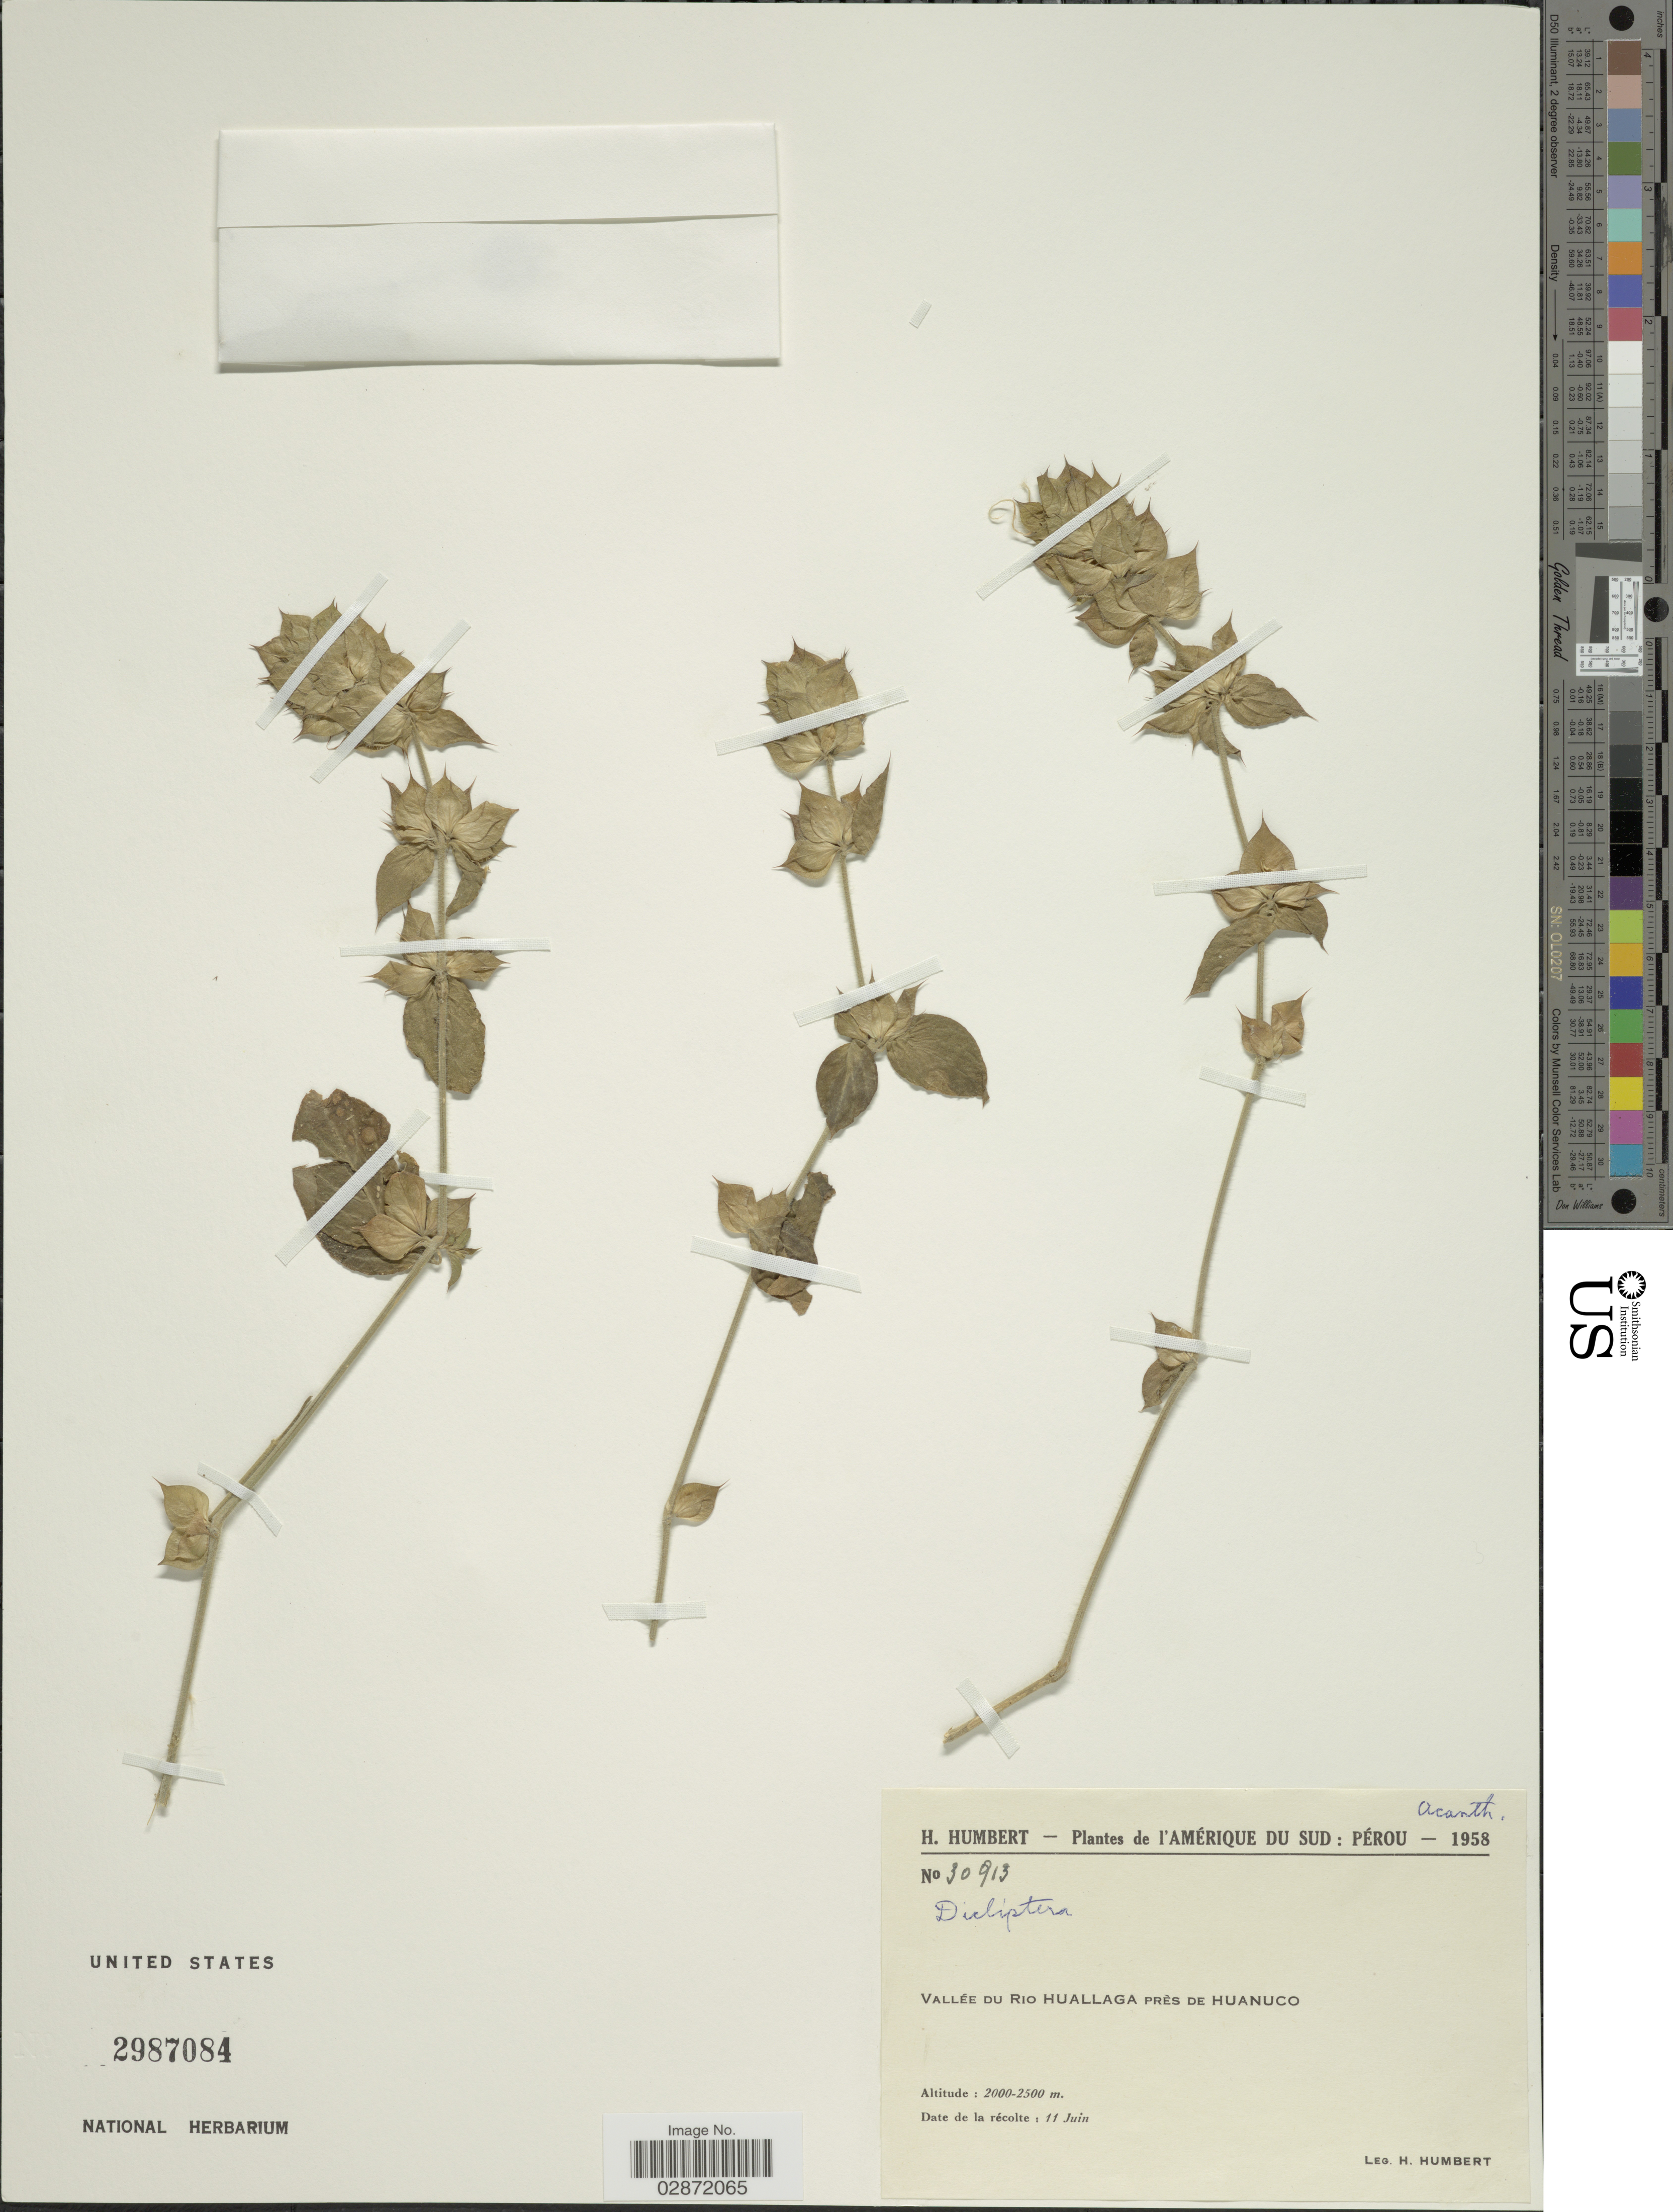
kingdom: Plantae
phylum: Tracheophyta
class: Magnoliopsida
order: Lamiales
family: Acanthaceae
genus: Dicliptera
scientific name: Dicliptera peruviana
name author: (Ruiz & Pav.) Juss.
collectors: H. Humbert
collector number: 30913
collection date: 1958-06-11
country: Peru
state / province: Huánuco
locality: Vallée du Rio Huallaga prês de Huanuco.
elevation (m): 2000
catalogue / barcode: US 2987084